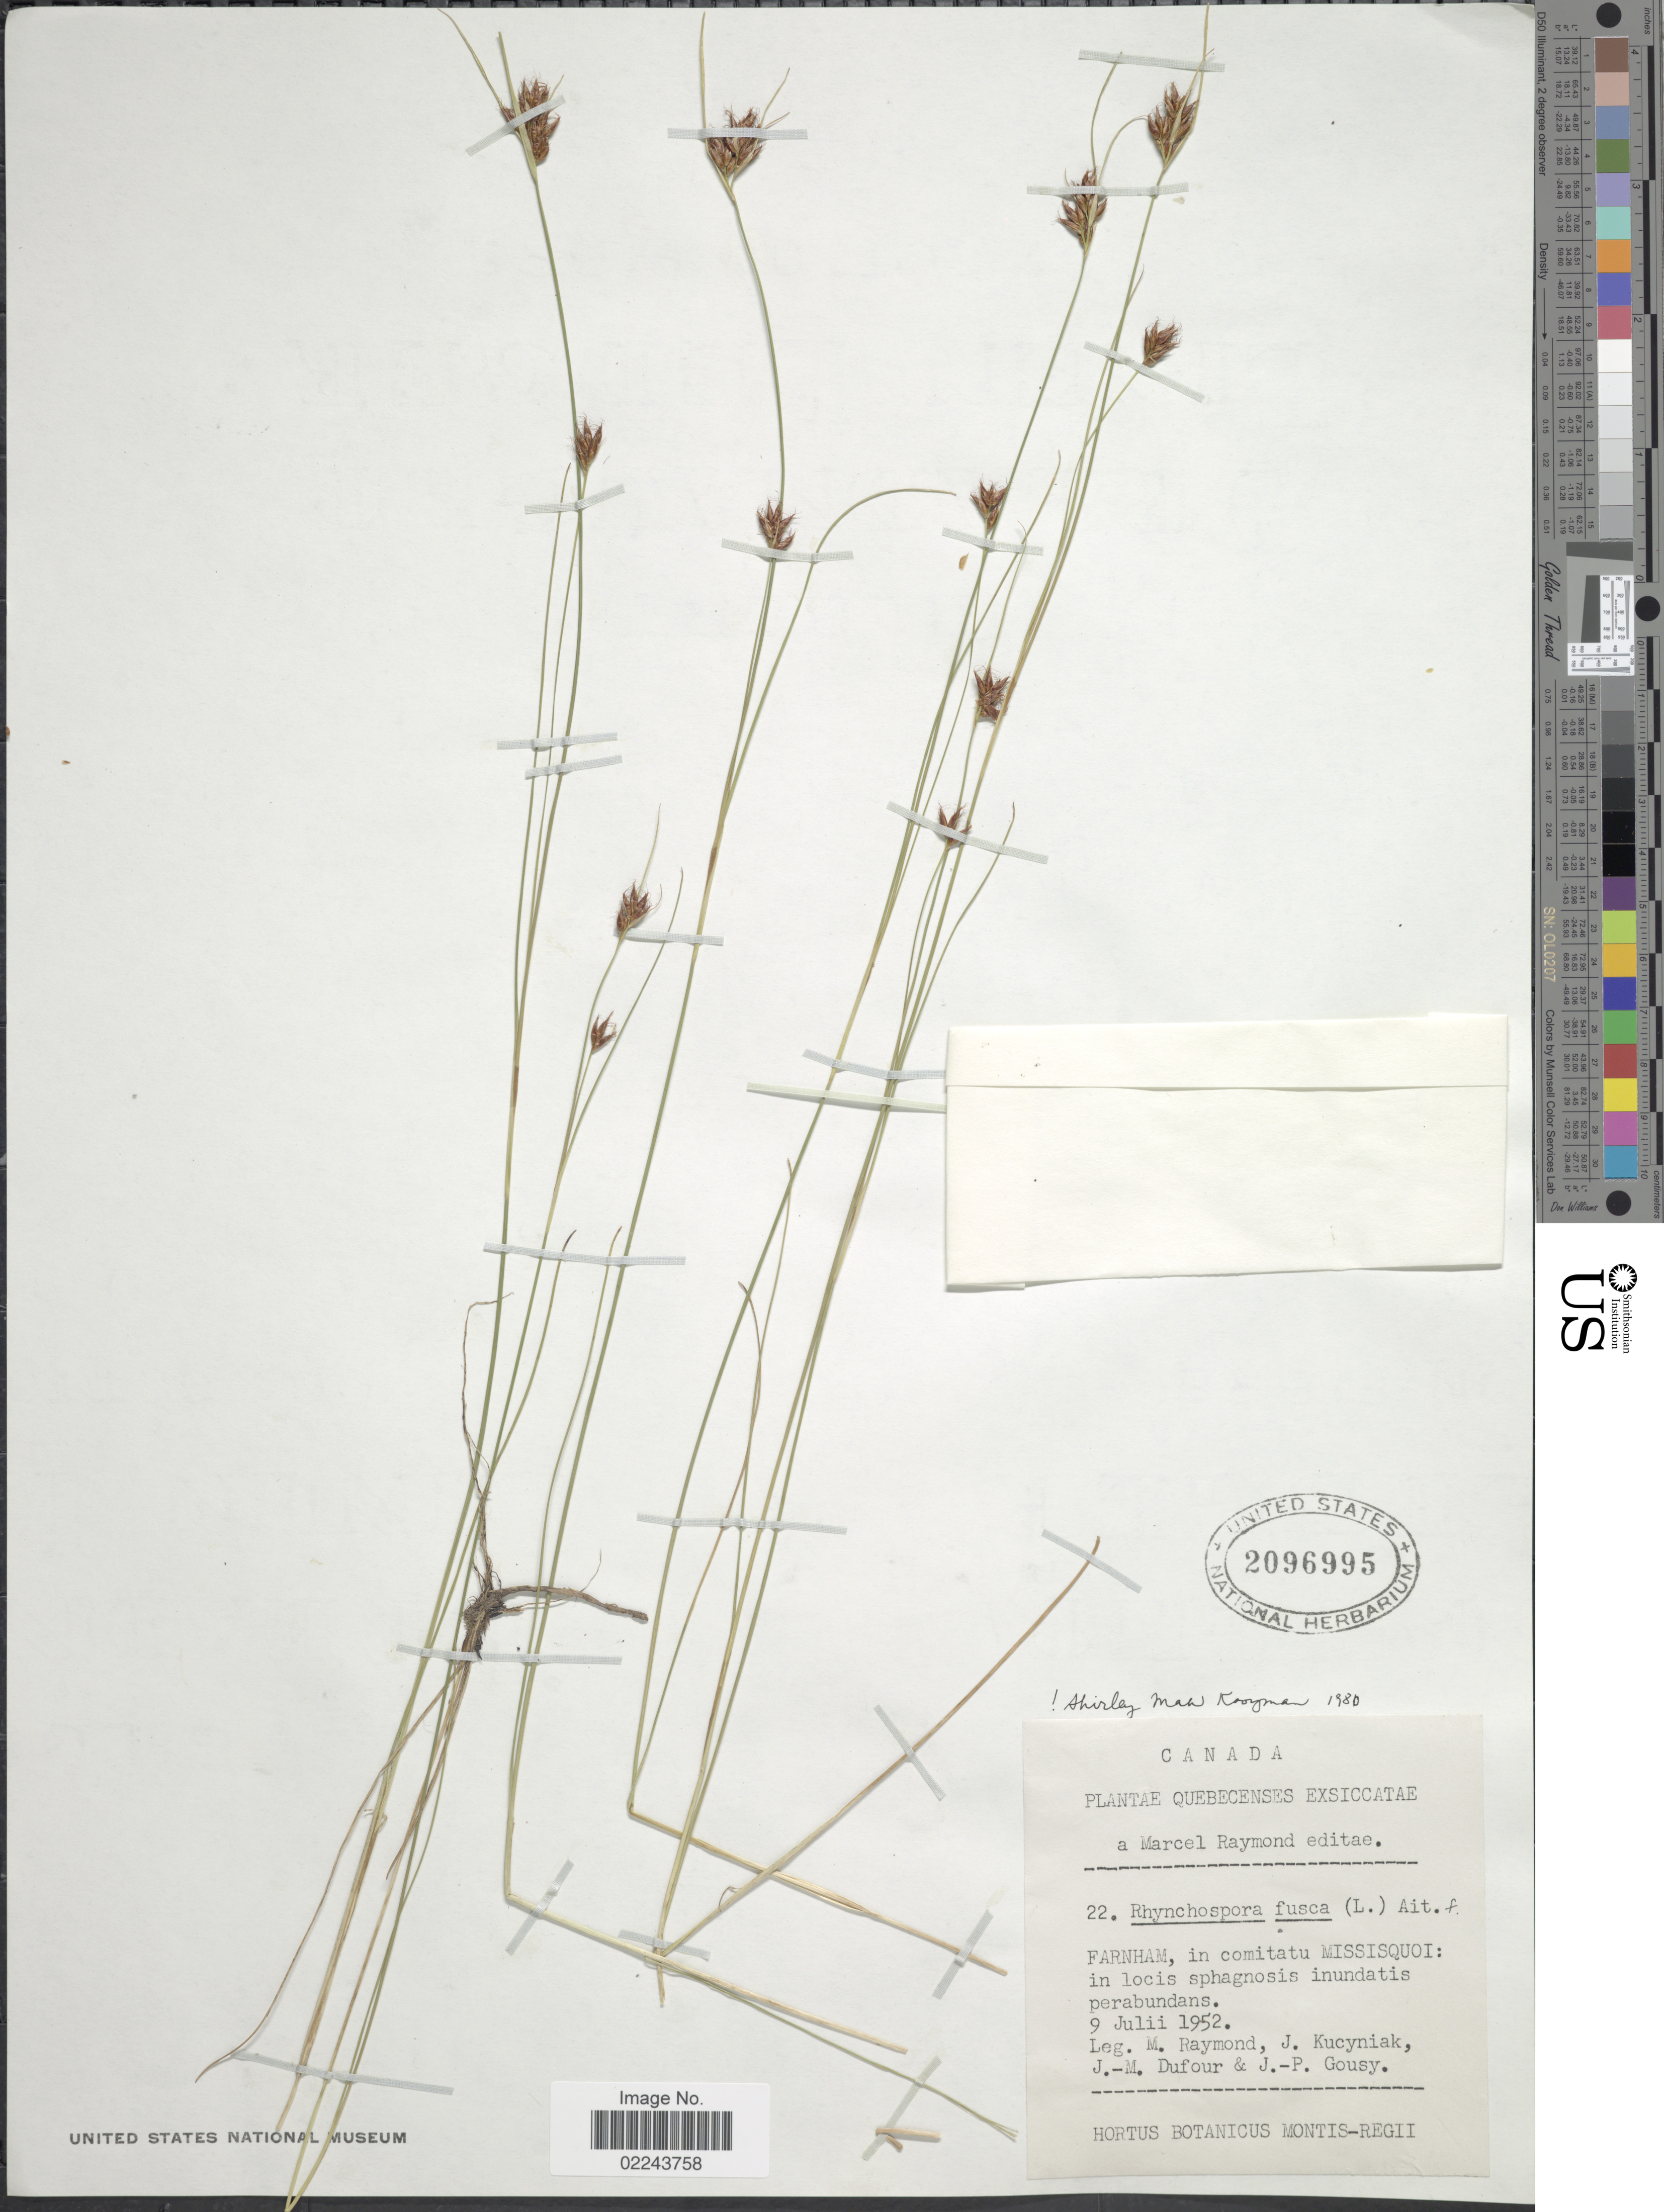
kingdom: Plantae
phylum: Tracheophyta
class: Liliopsida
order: Poales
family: Cyperaceae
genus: Rhynchospora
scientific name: Rhynchospora fusca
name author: (L.) W.T. Aiton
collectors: M. Raymond, J. Kucyniak, J. Dufour & J. Gousy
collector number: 22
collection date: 1952-07-09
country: Canada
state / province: Quebec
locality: Farnham, comitatu Missisquoi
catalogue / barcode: US 2096995